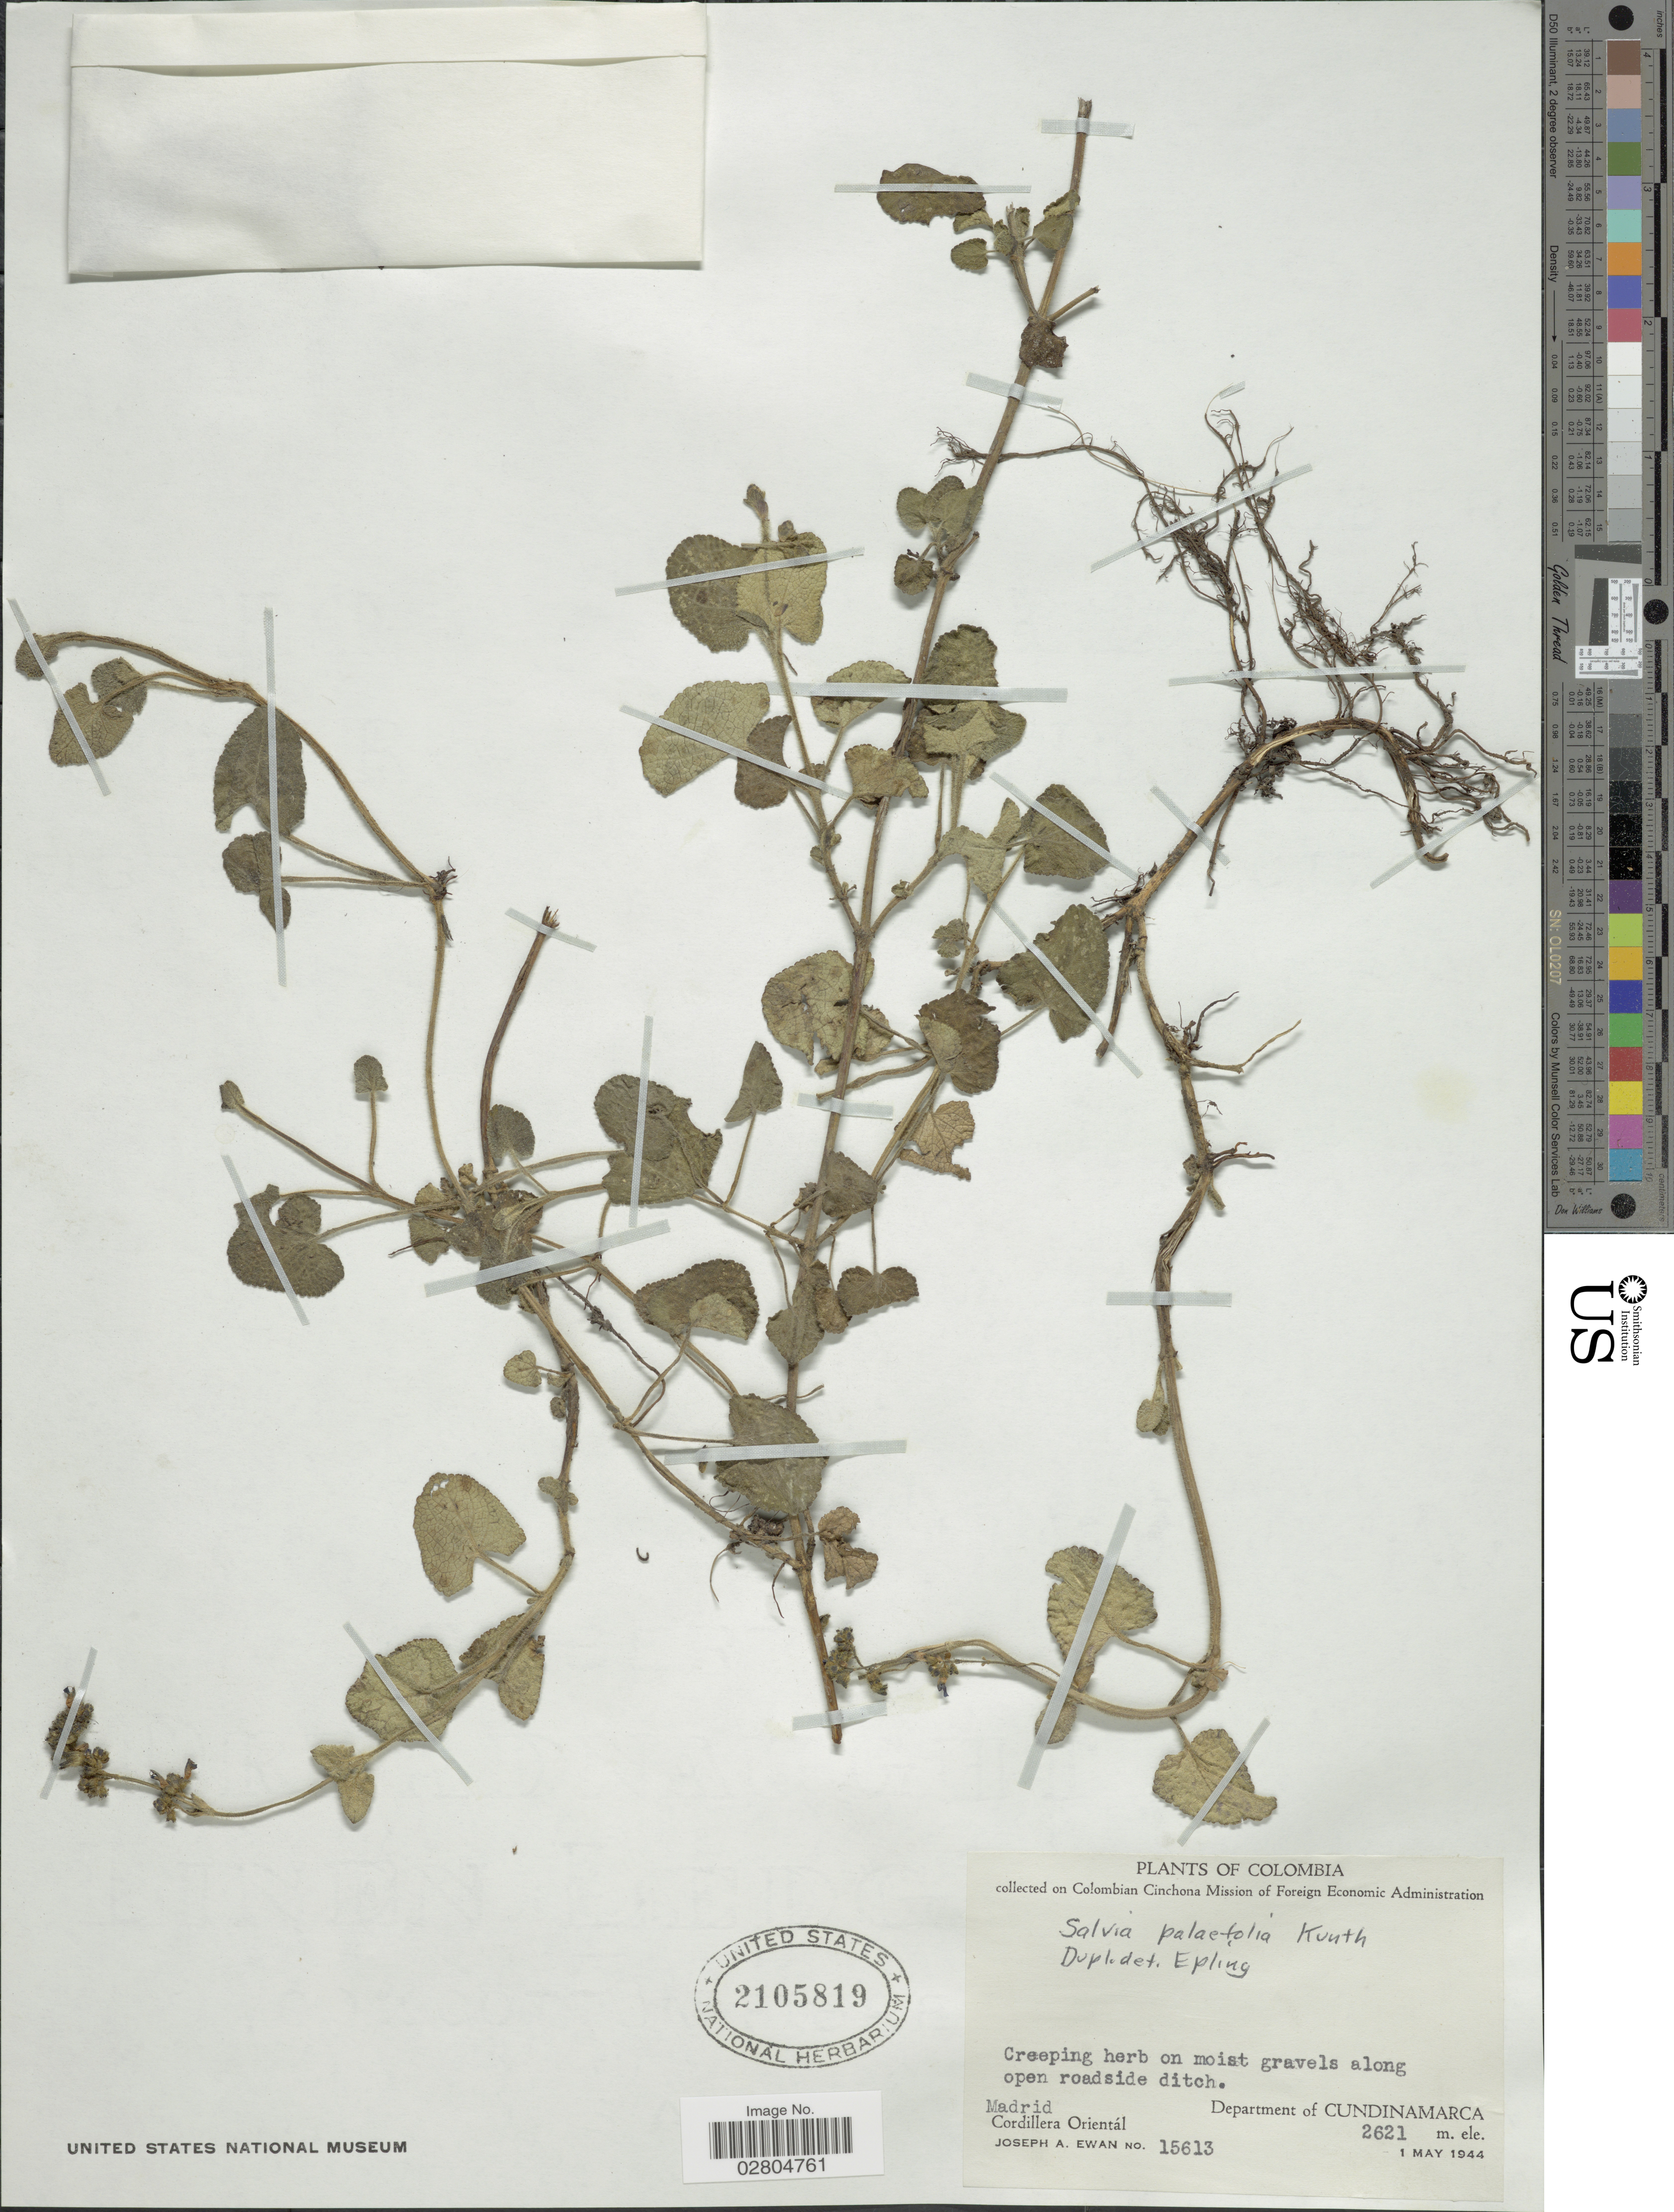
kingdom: Plantae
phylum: Tracheophyta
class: Magnoliopsida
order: Lamiales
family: Lamiaceae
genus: Salvia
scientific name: Salvia palifolia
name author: Kunth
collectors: J. A. Ewan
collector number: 15613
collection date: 1944-05-01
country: Colombia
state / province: Cundinamarca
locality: Madrid. Cordillera Orientál. Department of Cundinamarca.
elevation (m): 2621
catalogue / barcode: US 2105819